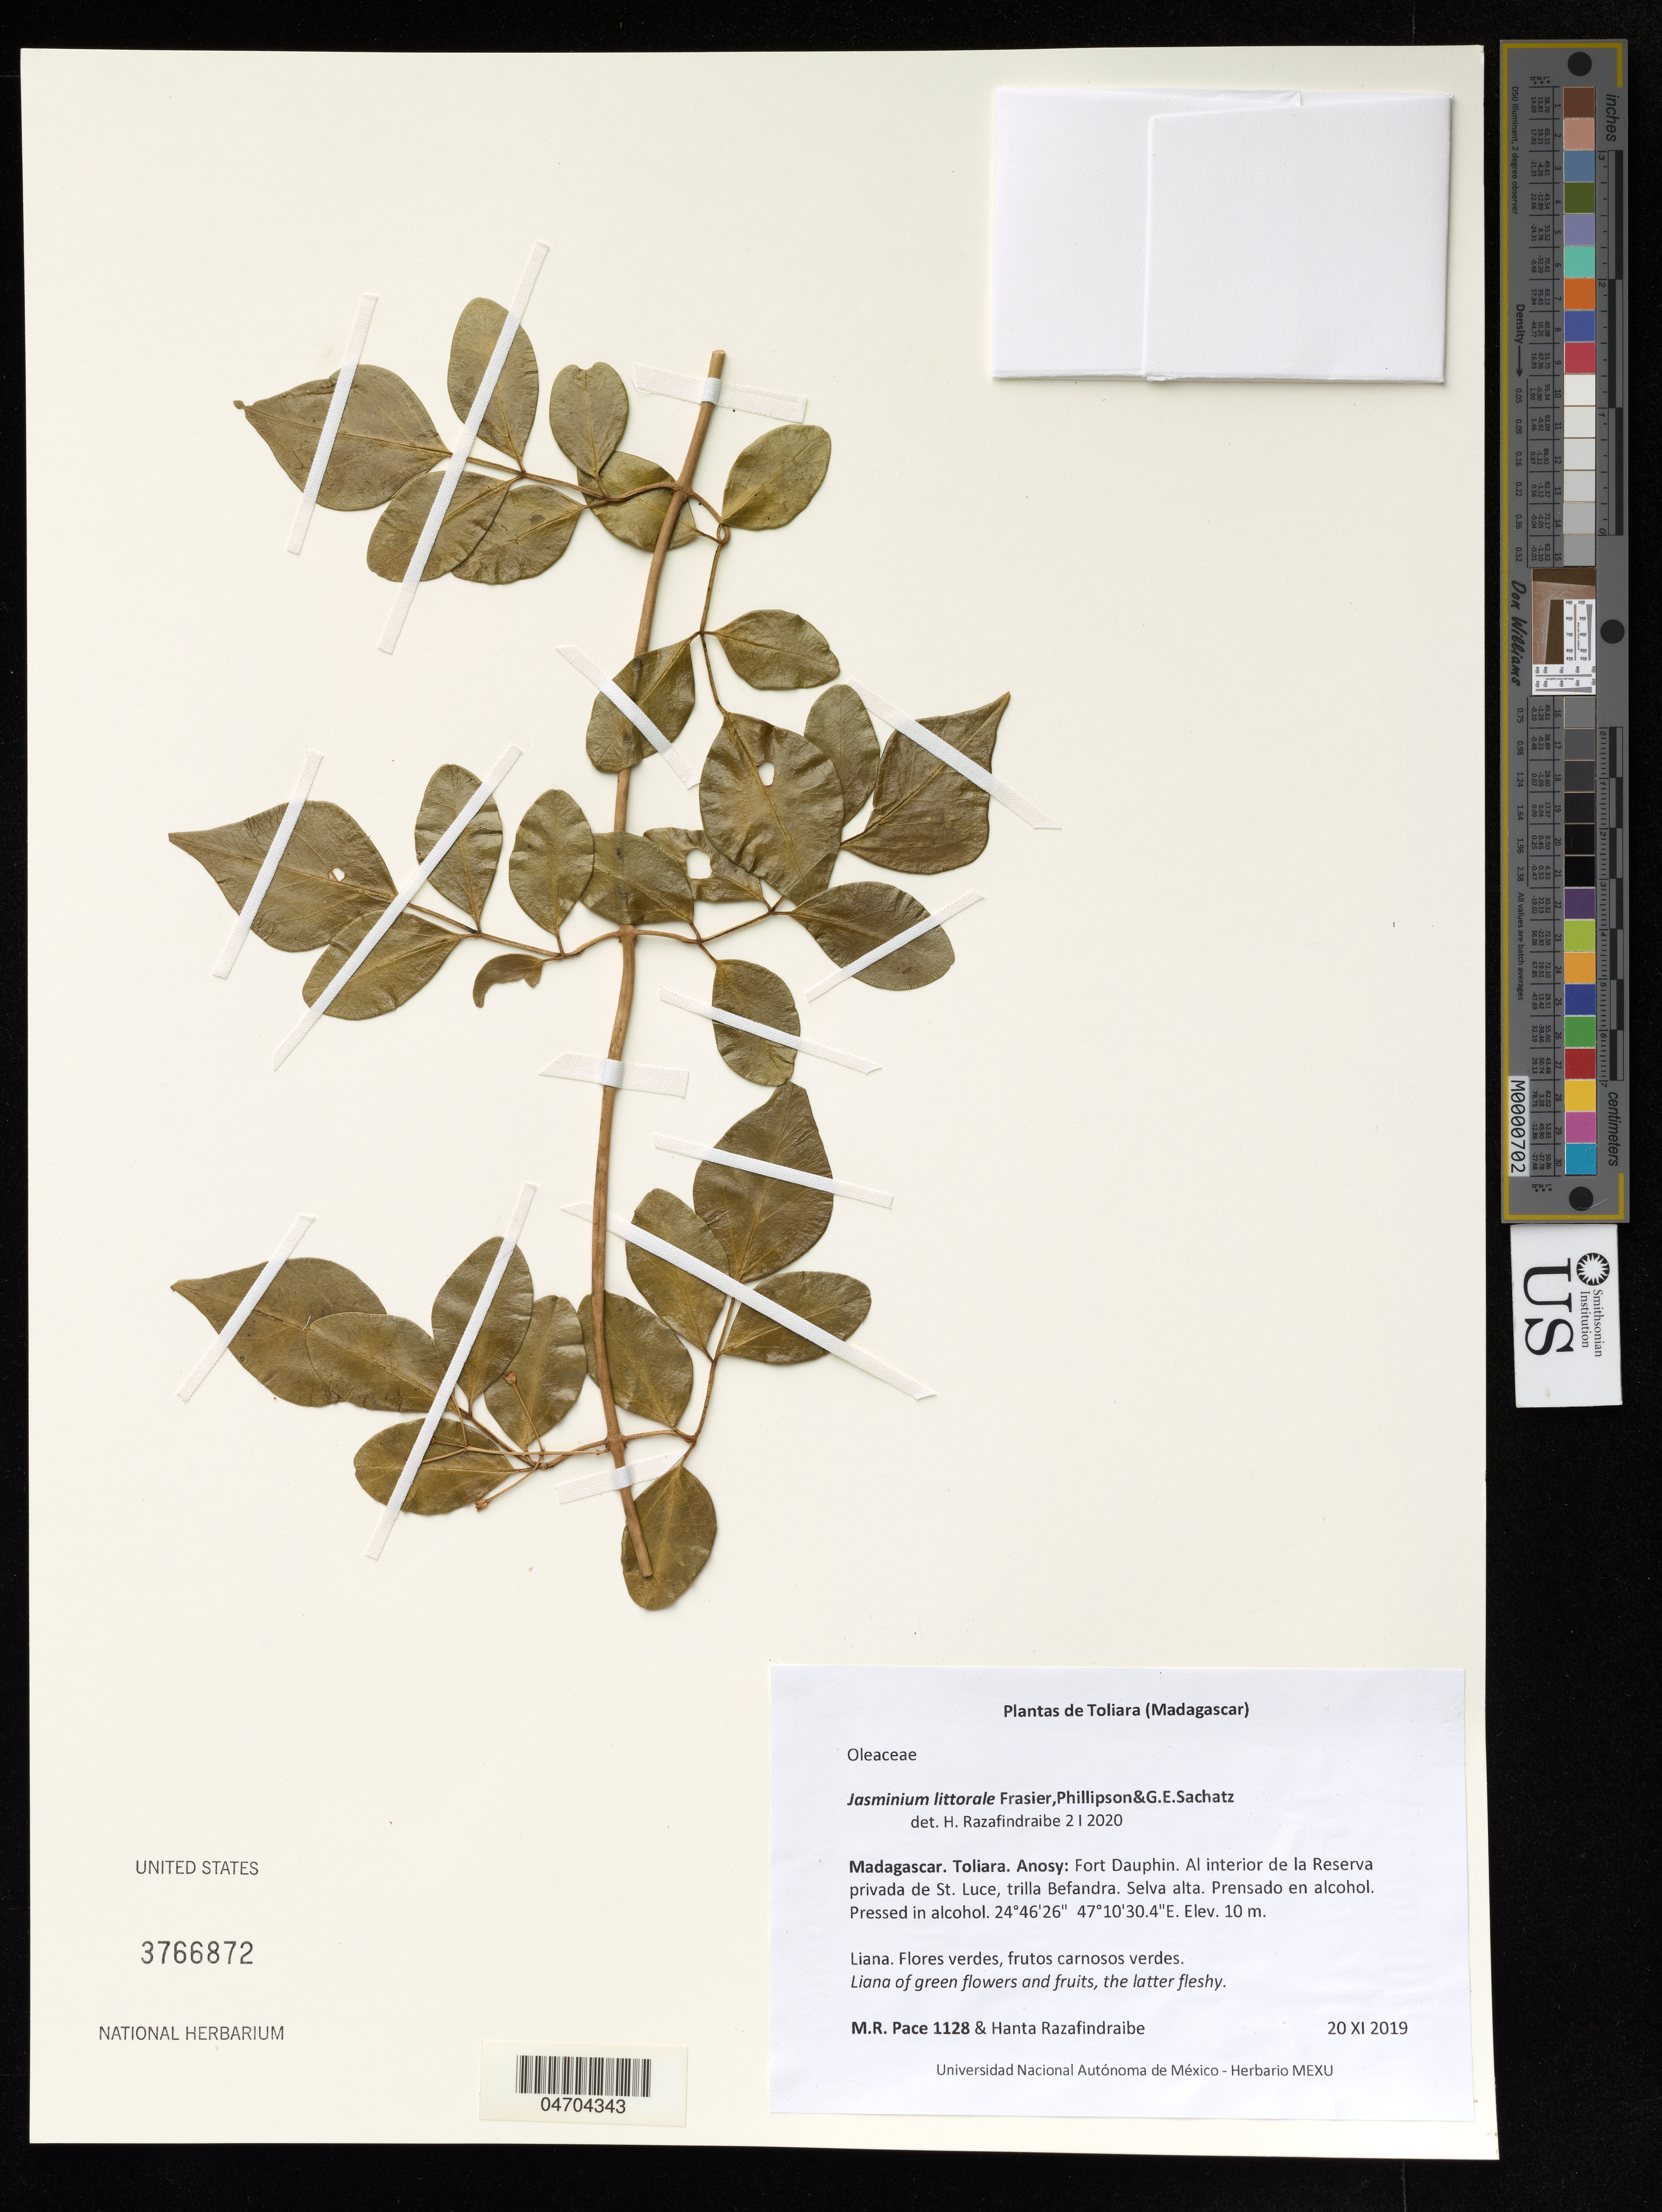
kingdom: Plantae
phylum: Tracheophyta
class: Magnoliopsida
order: Lamiales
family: Oleaceae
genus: Jasminum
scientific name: Jasminum littorale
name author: Frasier et al.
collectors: M. Rodrigo Pace & H. Razafindraibe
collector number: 1128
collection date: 2019-11-20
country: Madagascar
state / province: Toliara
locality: Anosy: Fort Dauphin. Al interior de la Reserva privada de St. Luce, trilla Befandra.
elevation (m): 10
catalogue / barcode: US 3766872